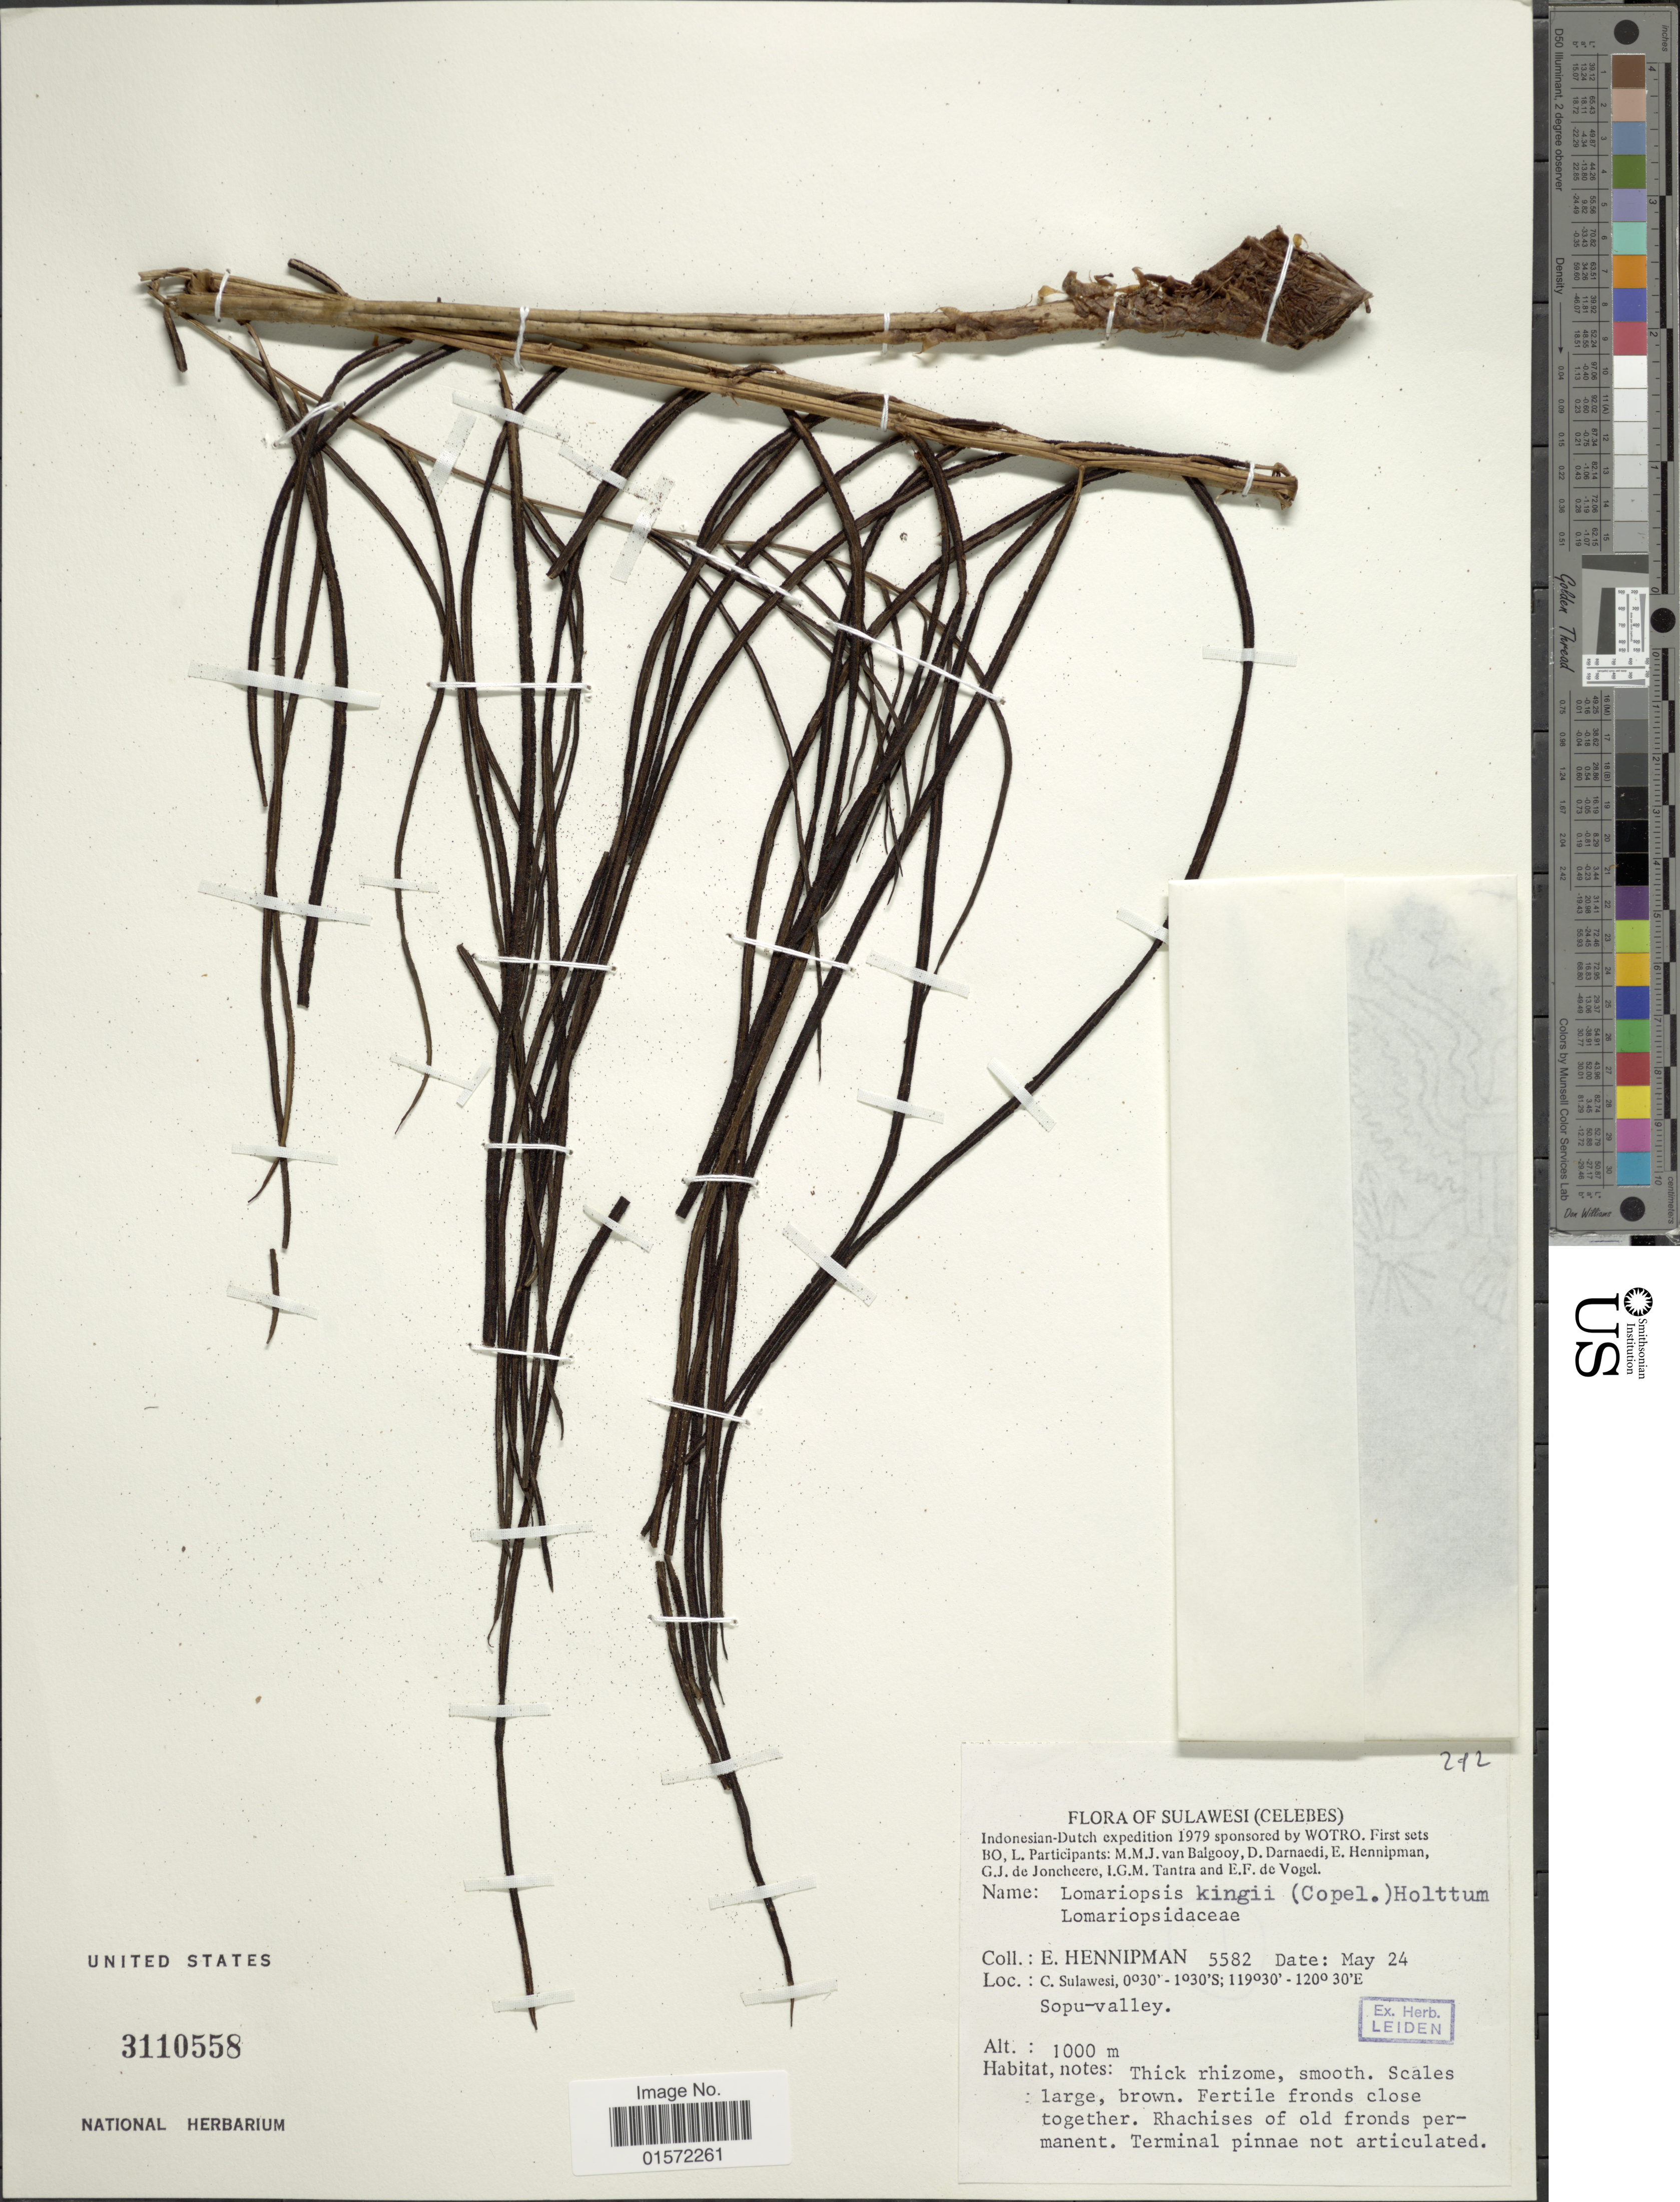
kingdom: Plantae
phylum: Tracheophyta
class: Polypodiopsida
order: Polypodiales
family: Lomariopsidaceae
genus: Lomariopsis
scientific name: Lomariopsis spectabilis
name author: (Kunze) Mett.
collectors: E. Hennipman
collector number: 5582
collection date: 1979-05-24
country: Indonesia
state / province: Sulawesi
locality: (Celebes), C. Sulawesi, Sopu-valley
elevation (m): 1000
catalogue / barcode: US 3110558